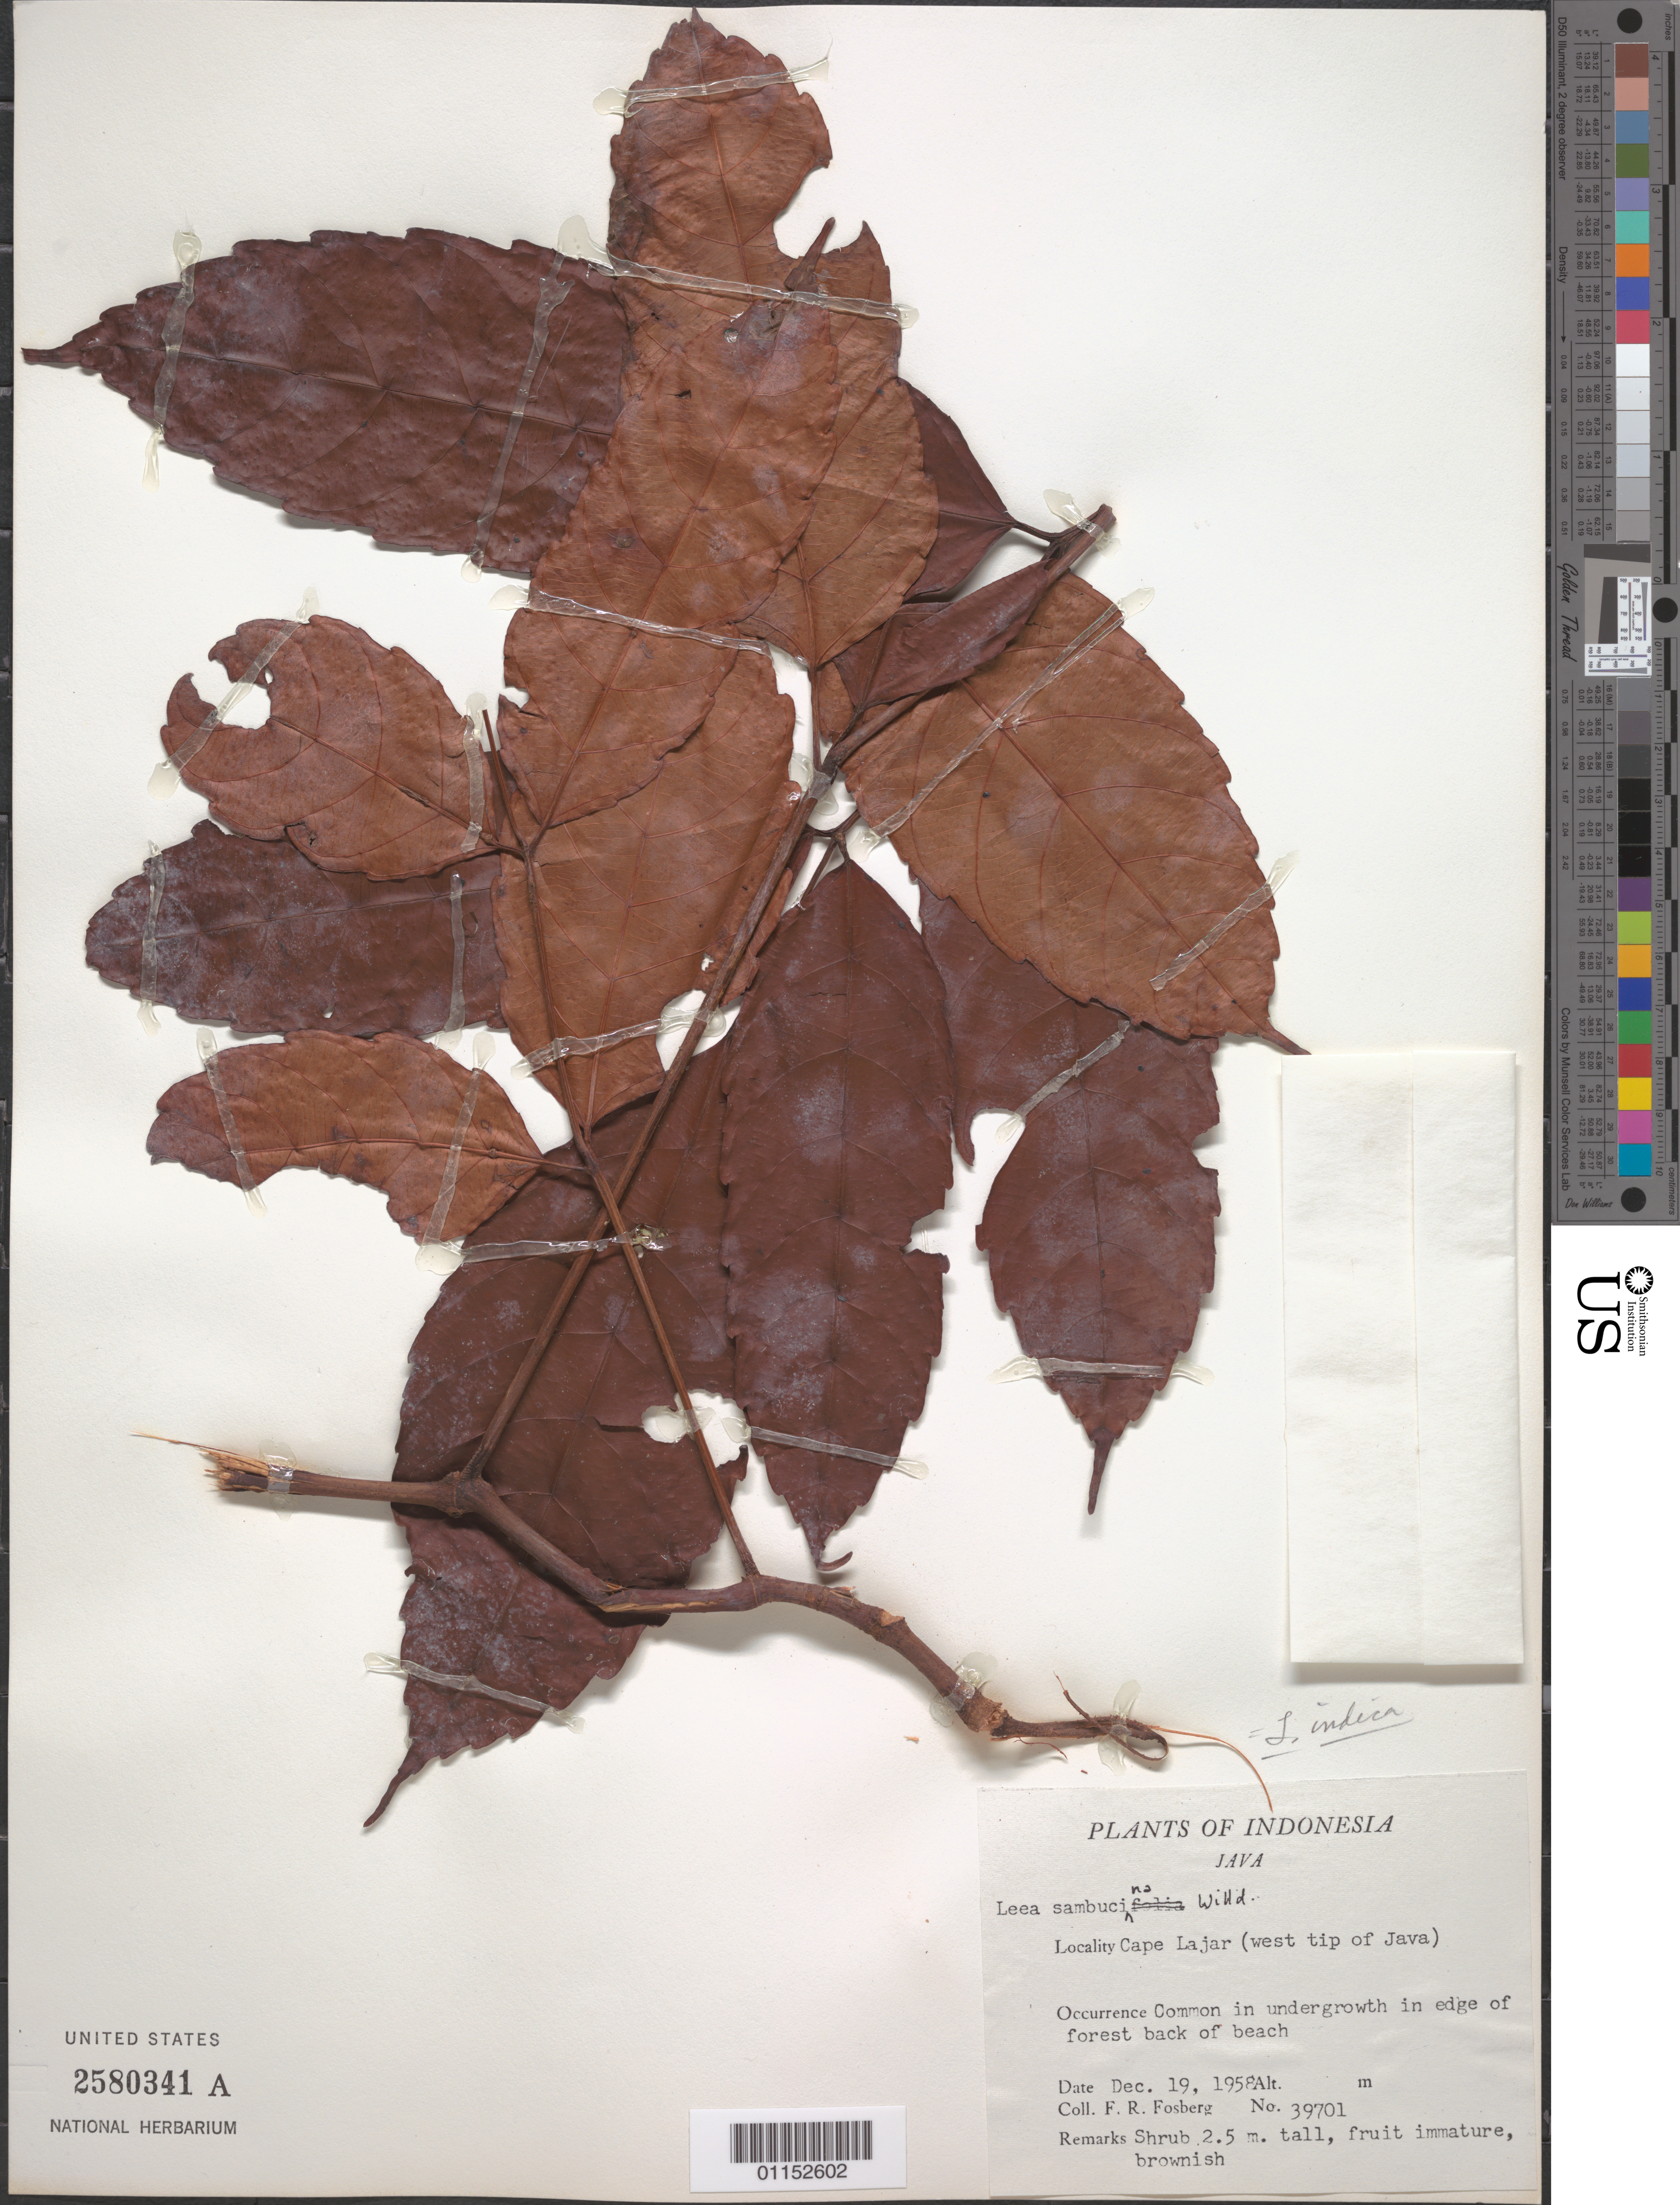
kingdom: Plantae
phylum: Tracheophyta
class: Magnoliopsida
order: Vitales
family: Vitaceae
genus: Leea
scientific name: Leea indica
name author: (Burm. f.) Merr.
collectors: F. R. Fosberg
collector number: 39701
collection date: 1958-12-19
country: Indonesia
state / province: Java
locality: Cape Lajar (W tip of Java).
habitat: Common in undergrowth in edge of forest back of beach. Shrub.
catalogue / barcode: US 2580341